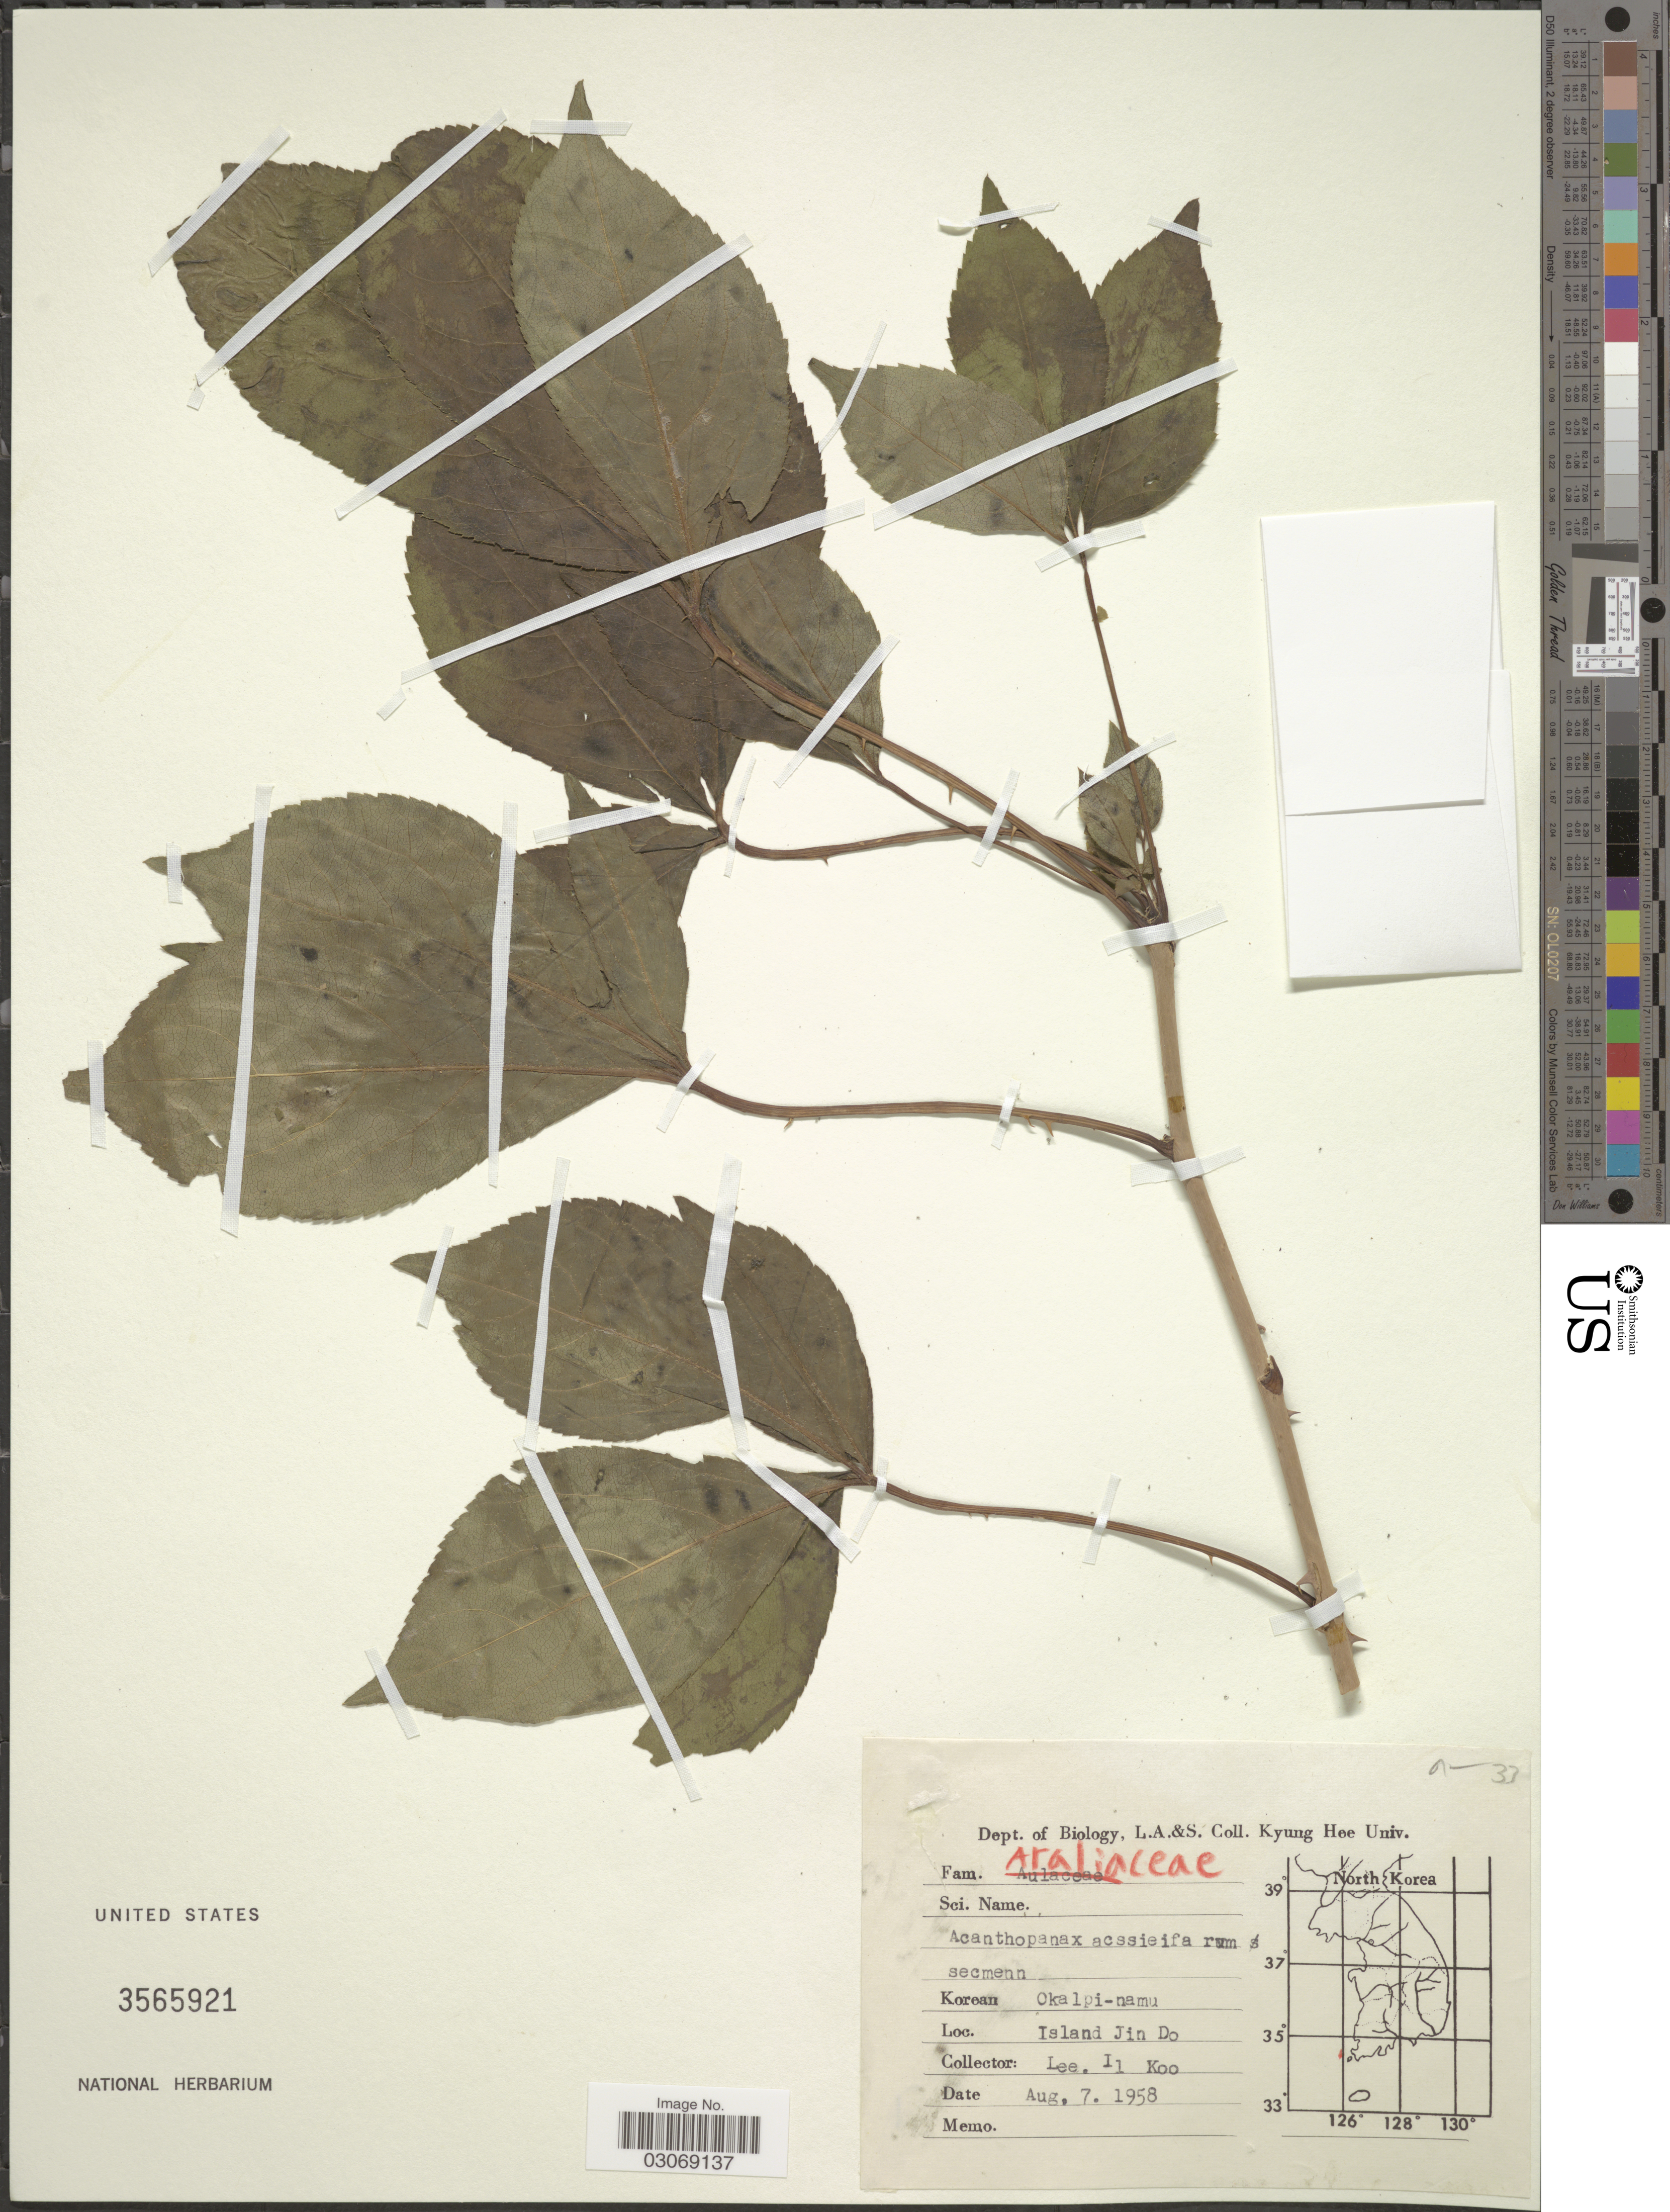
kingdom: Plantae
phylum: Tracheophyta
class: Magnoliopsida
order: Apiales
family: Araliaceae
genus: Acanthopanax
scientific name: Acanthopanax sp.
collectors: Il-Ko Lee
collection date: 1958-08-07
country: South Korea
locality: Island Jin Do.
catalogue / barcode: US 3565921